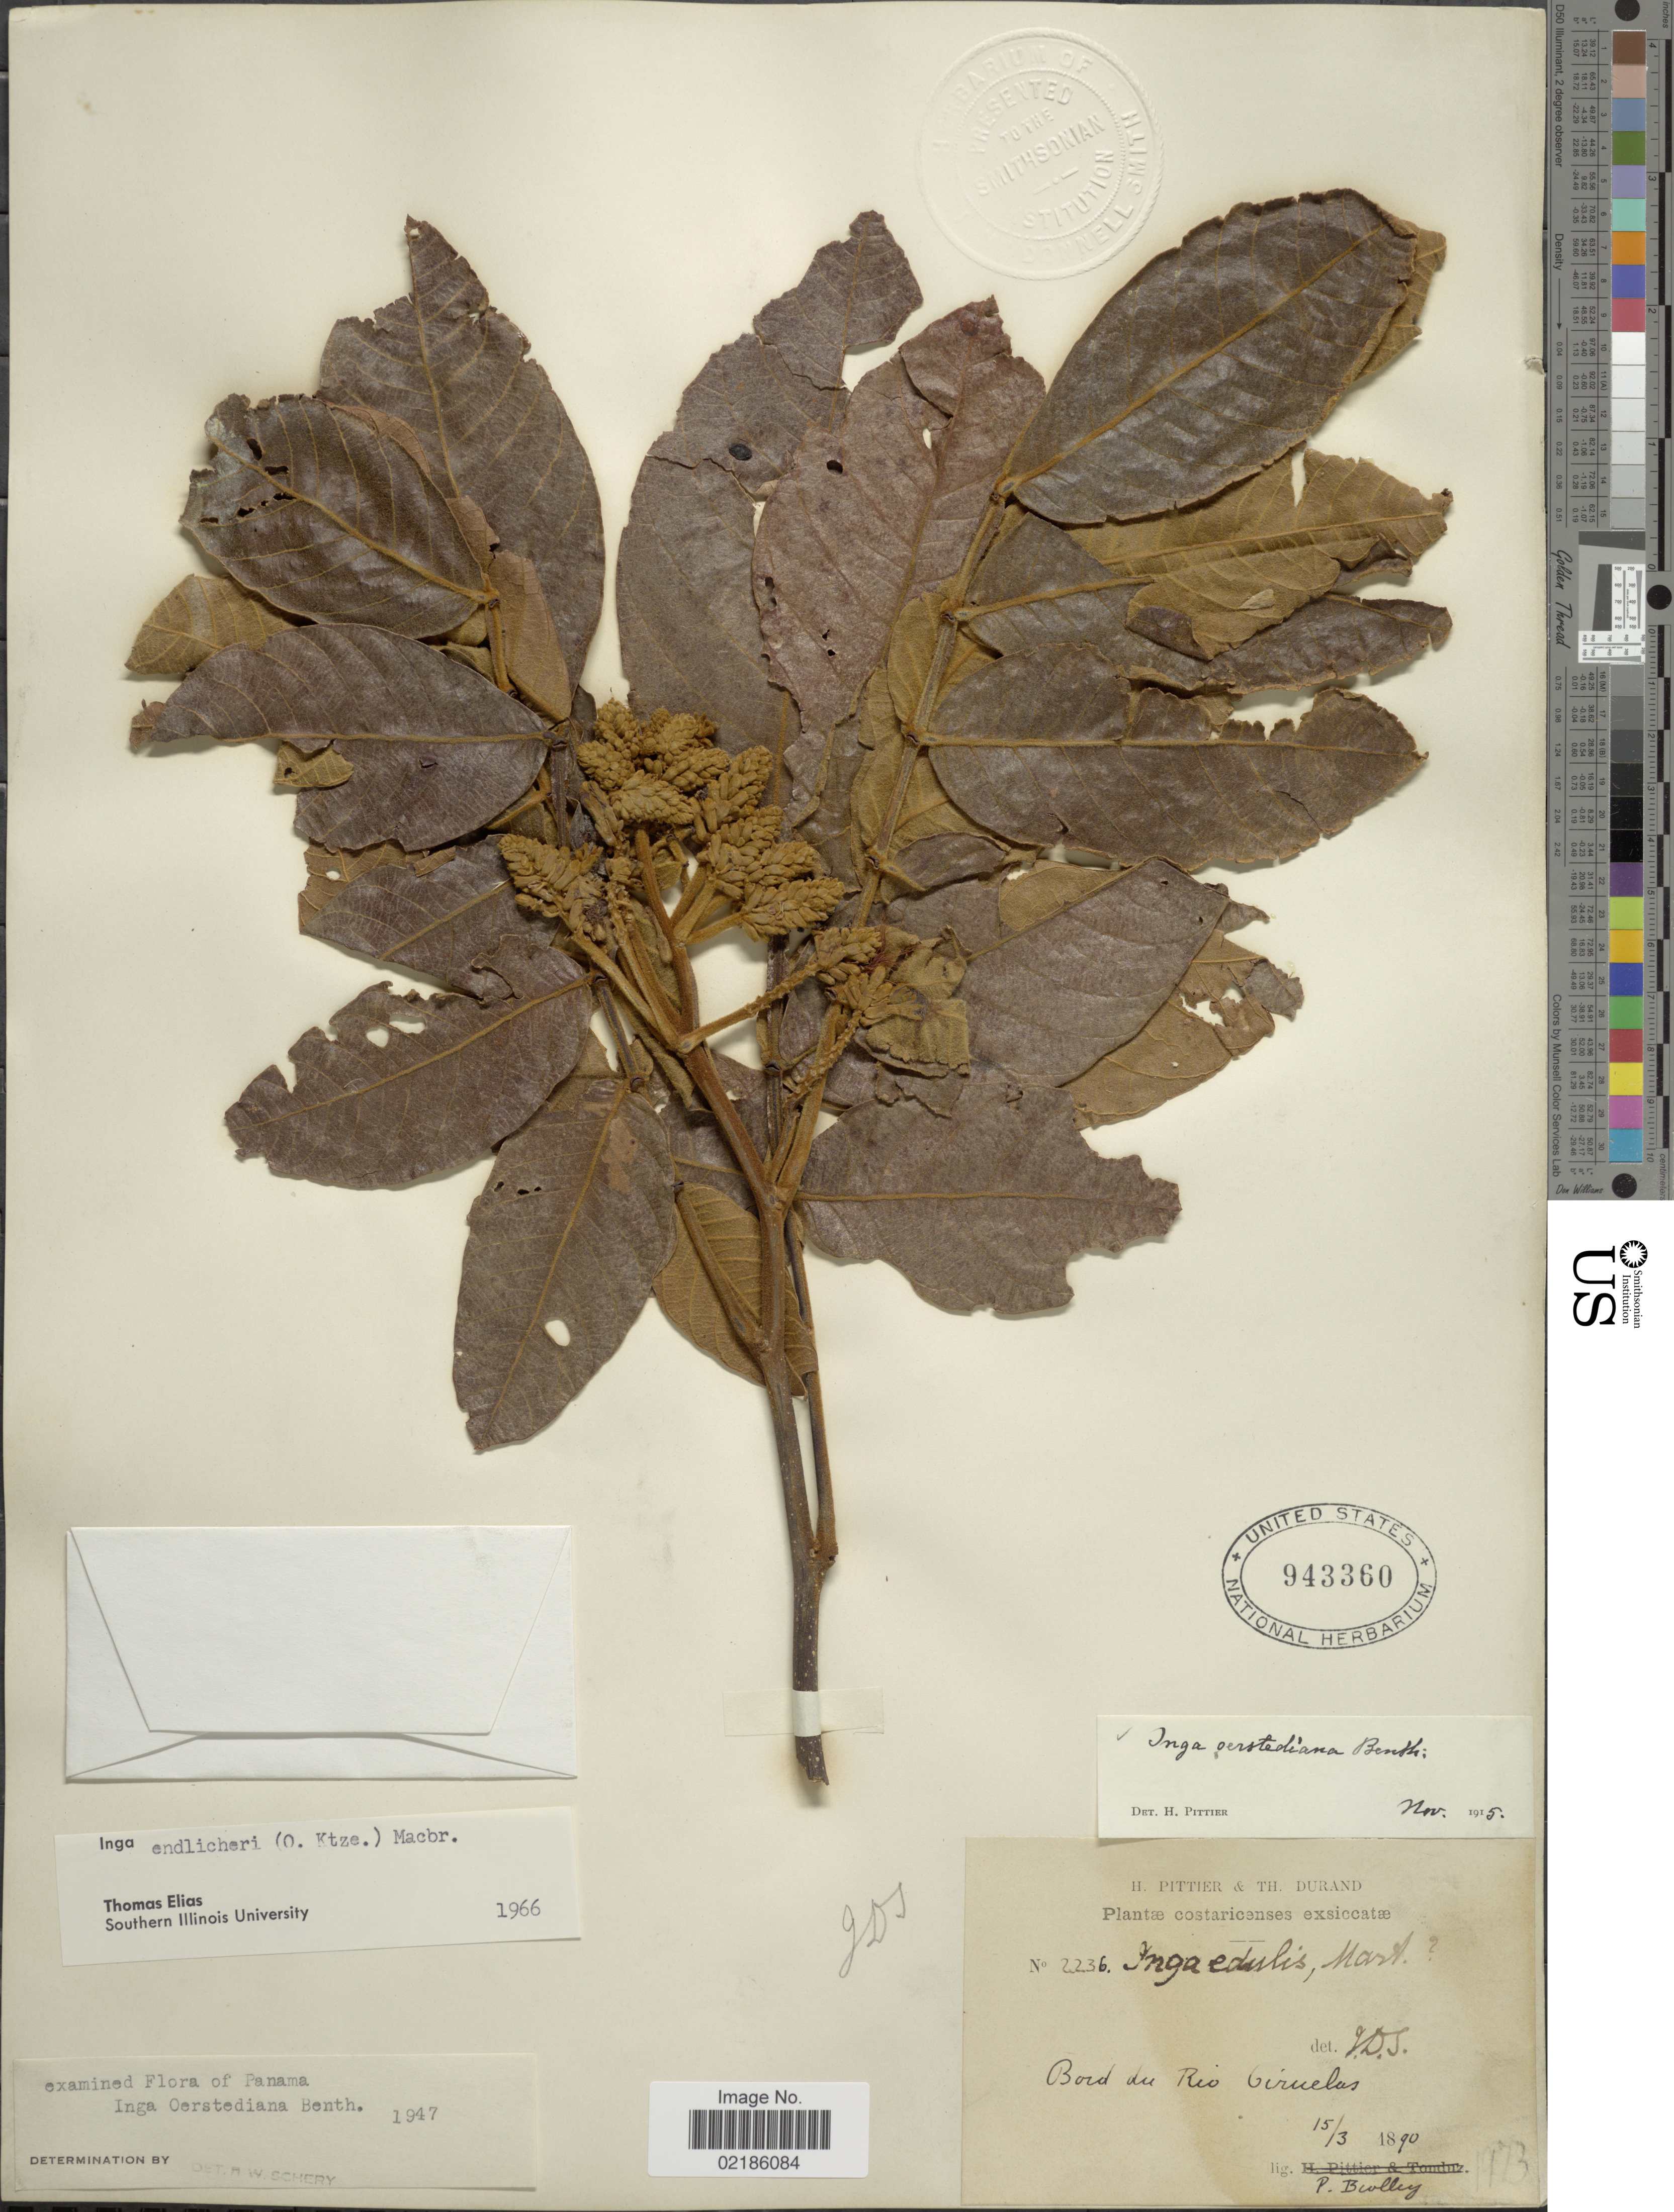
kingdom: Plantae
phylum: Tracheophyta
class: Magnoliopsida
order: Fabales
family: Fabaceae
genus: Inga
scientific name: Inga endlicheri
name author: (Kuntze) J.F. Macbr.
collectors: P. Biolley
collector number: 2236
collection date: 1890-03-15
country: Costa Rica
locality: Bord du Río Ciruelas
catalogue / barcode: US 943360